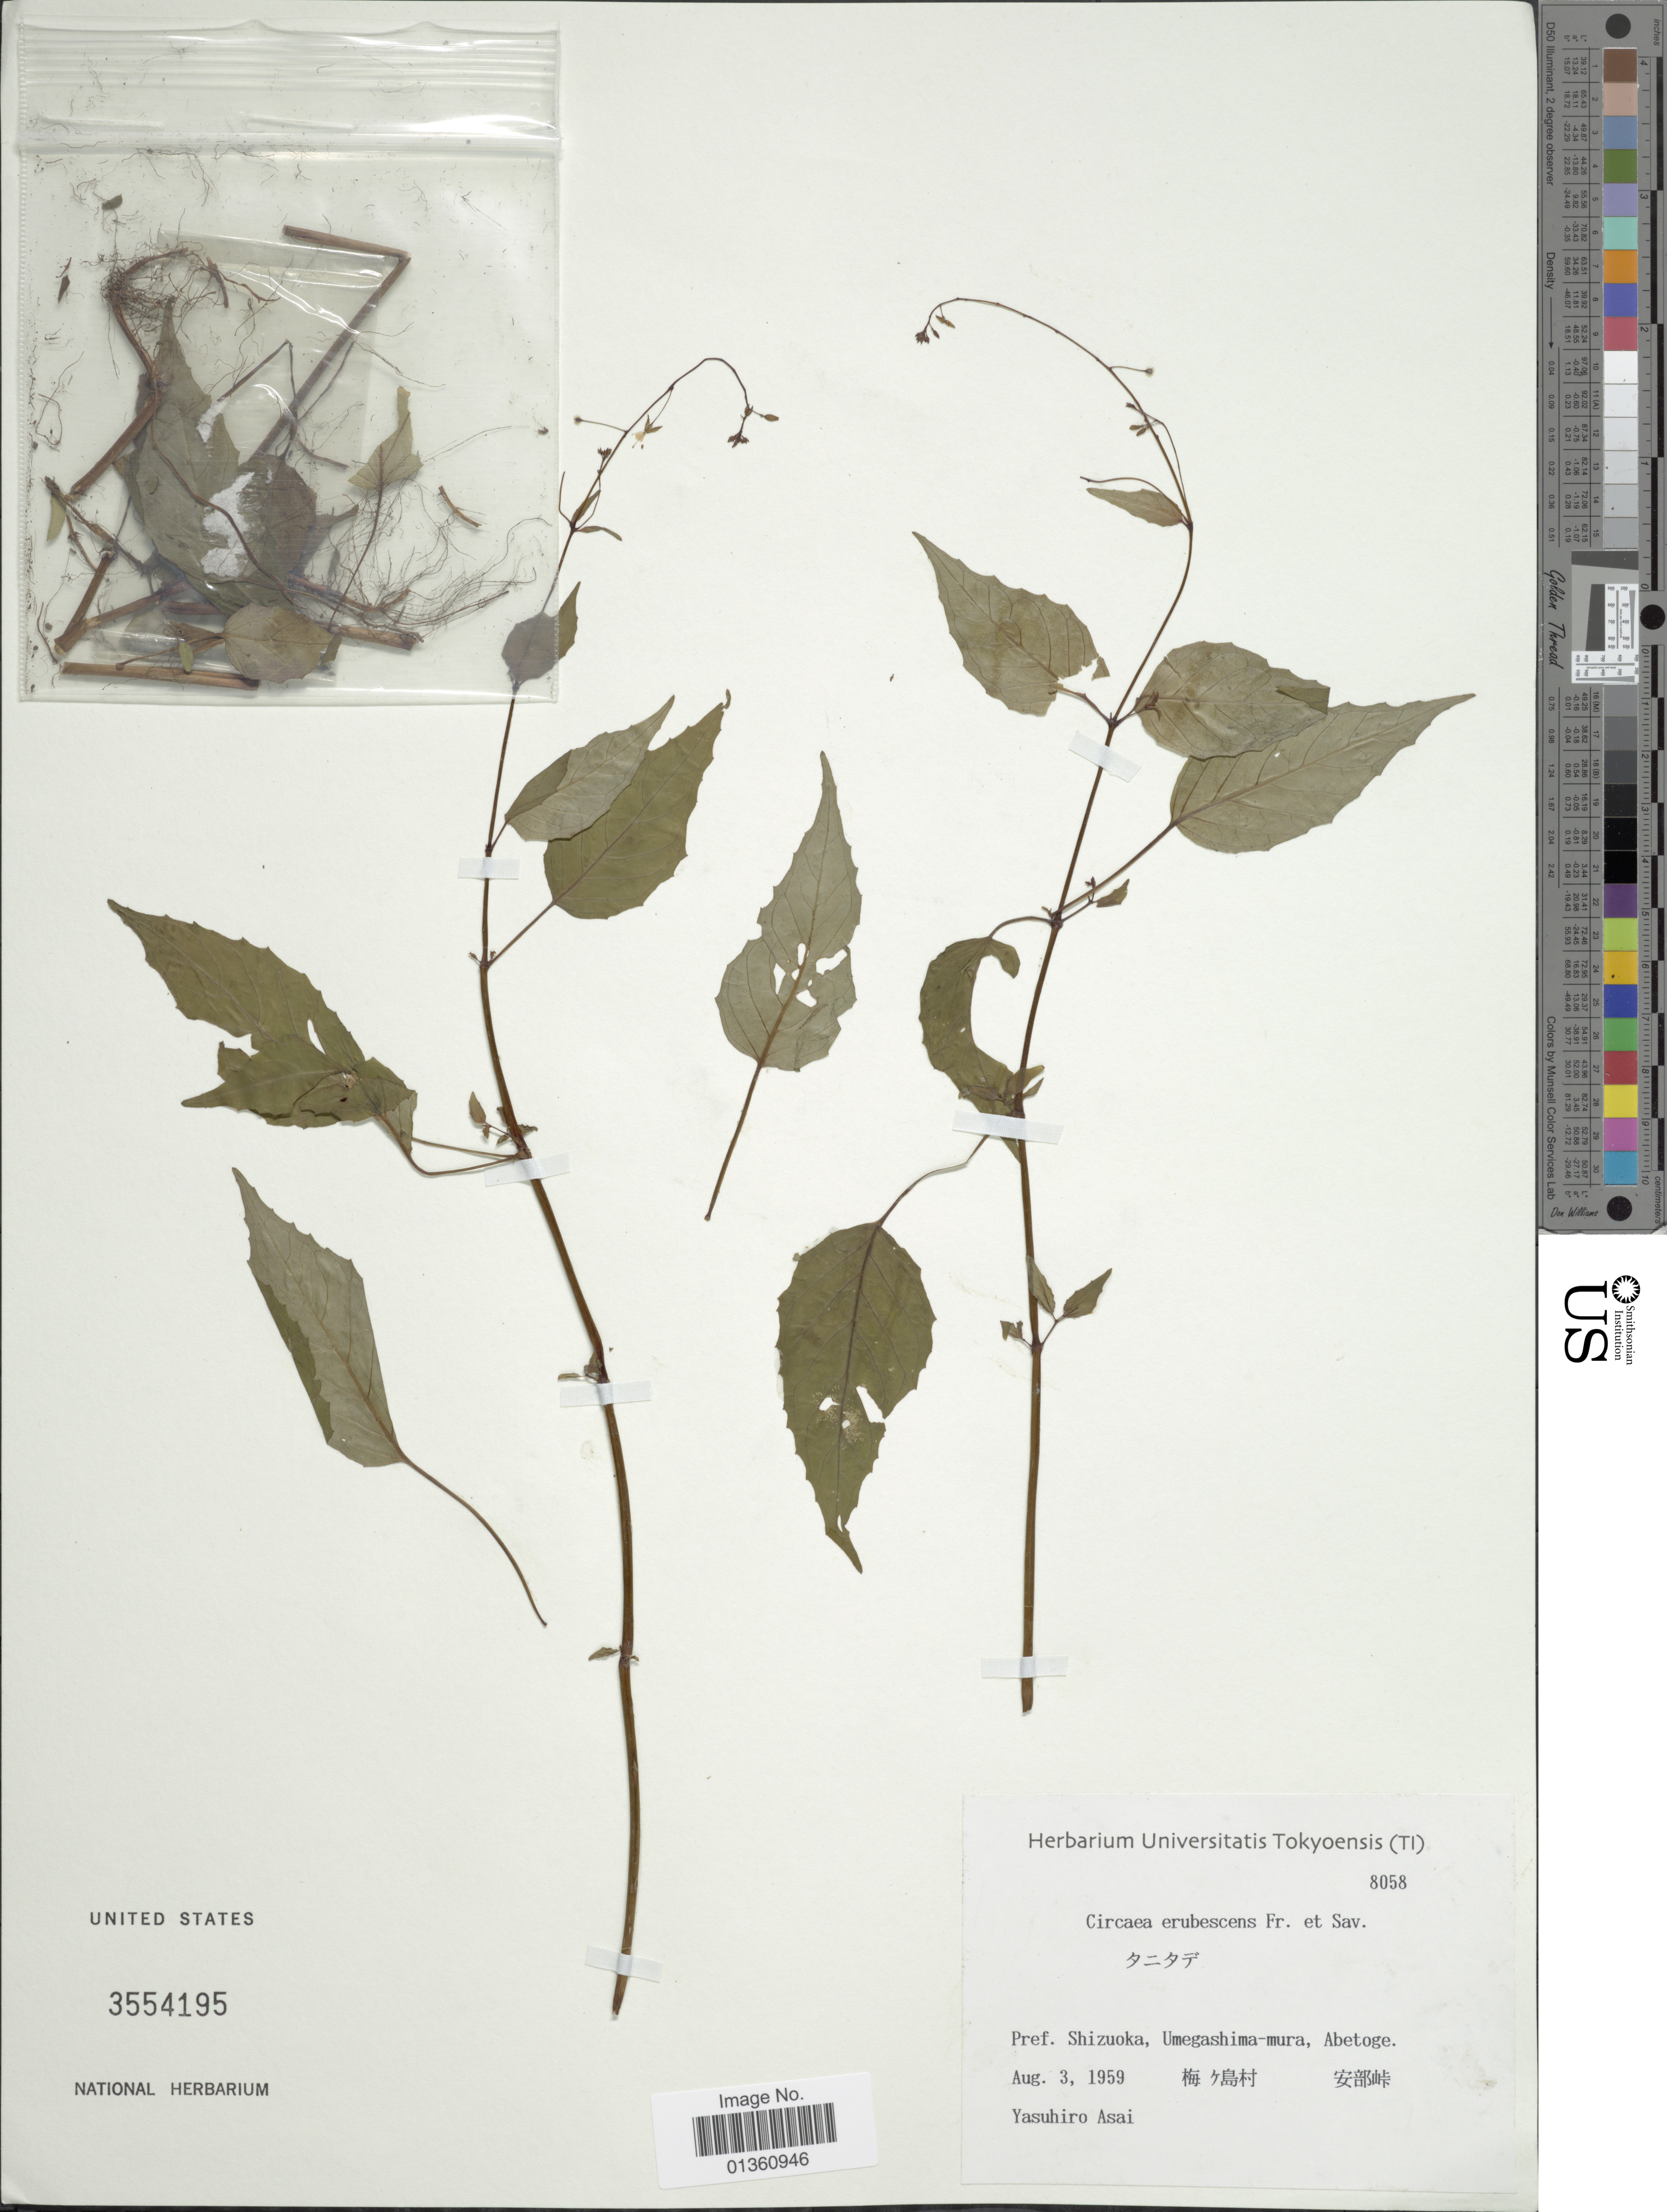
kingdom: Plantae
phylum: Tracheophyta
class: Magnoliopsida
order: Myrtales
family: Onagraceae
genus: Circaea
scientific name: Circaea erubescens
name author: Franch. & Sav.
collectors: Y. Asai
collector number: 8058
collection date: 1959-08-03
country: Japan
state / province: Sizuoka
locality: Pref. Shizuoka, Umegashima-mura, Abetoge. [Foreign script]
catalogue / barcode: US 3554195